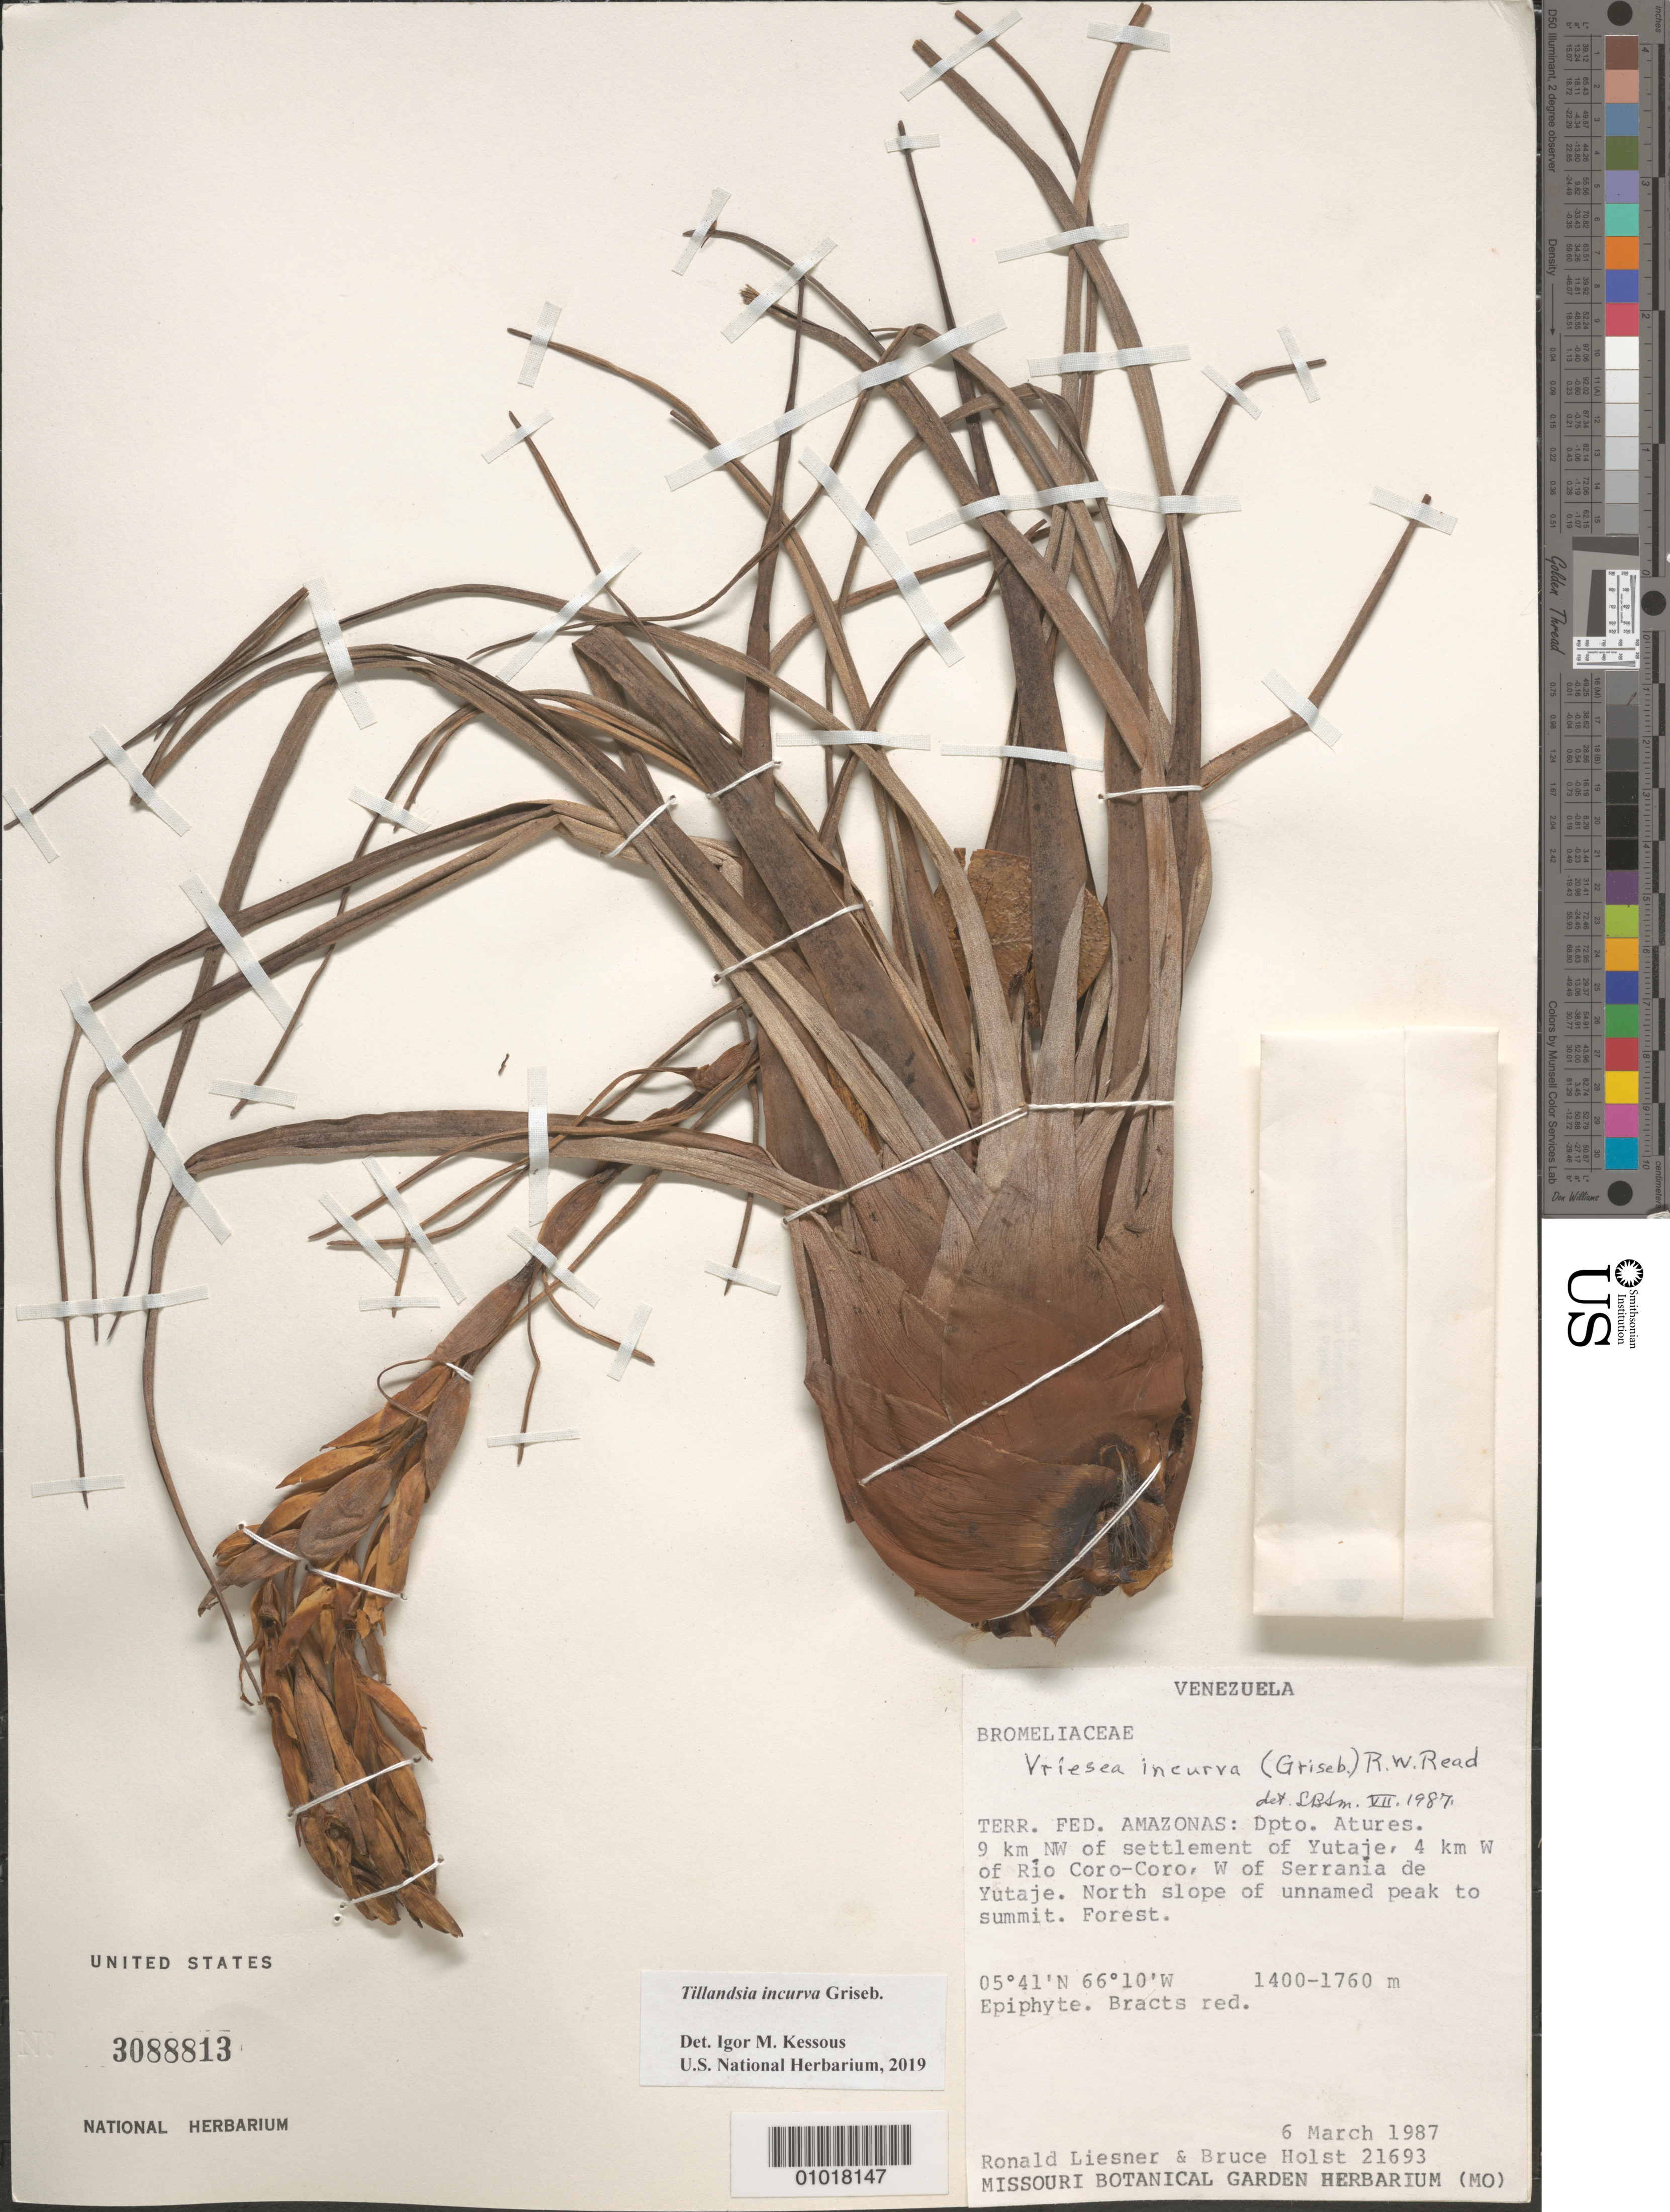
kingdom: Plantae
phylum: Tracheophyta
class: Liliopsida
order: Poales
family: Bromeliaceae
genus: Tillandsia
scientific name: Tillandsia incurva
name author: Griseb.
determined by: Kessous, Igor M.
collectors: R. L. Liesner & B. Holst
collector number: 21693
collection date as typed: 6-Mar-87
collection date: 1987-03-06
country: Venezuela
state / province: Amazonas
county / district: Atures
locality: Yutajé settlement, 9 km NW of; 4 km W of Río Coro-Coro, W of Serrania de Yutajé. North slope of unnamed peak to summit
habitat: Forest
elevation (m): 1400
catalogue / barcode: US 3088813